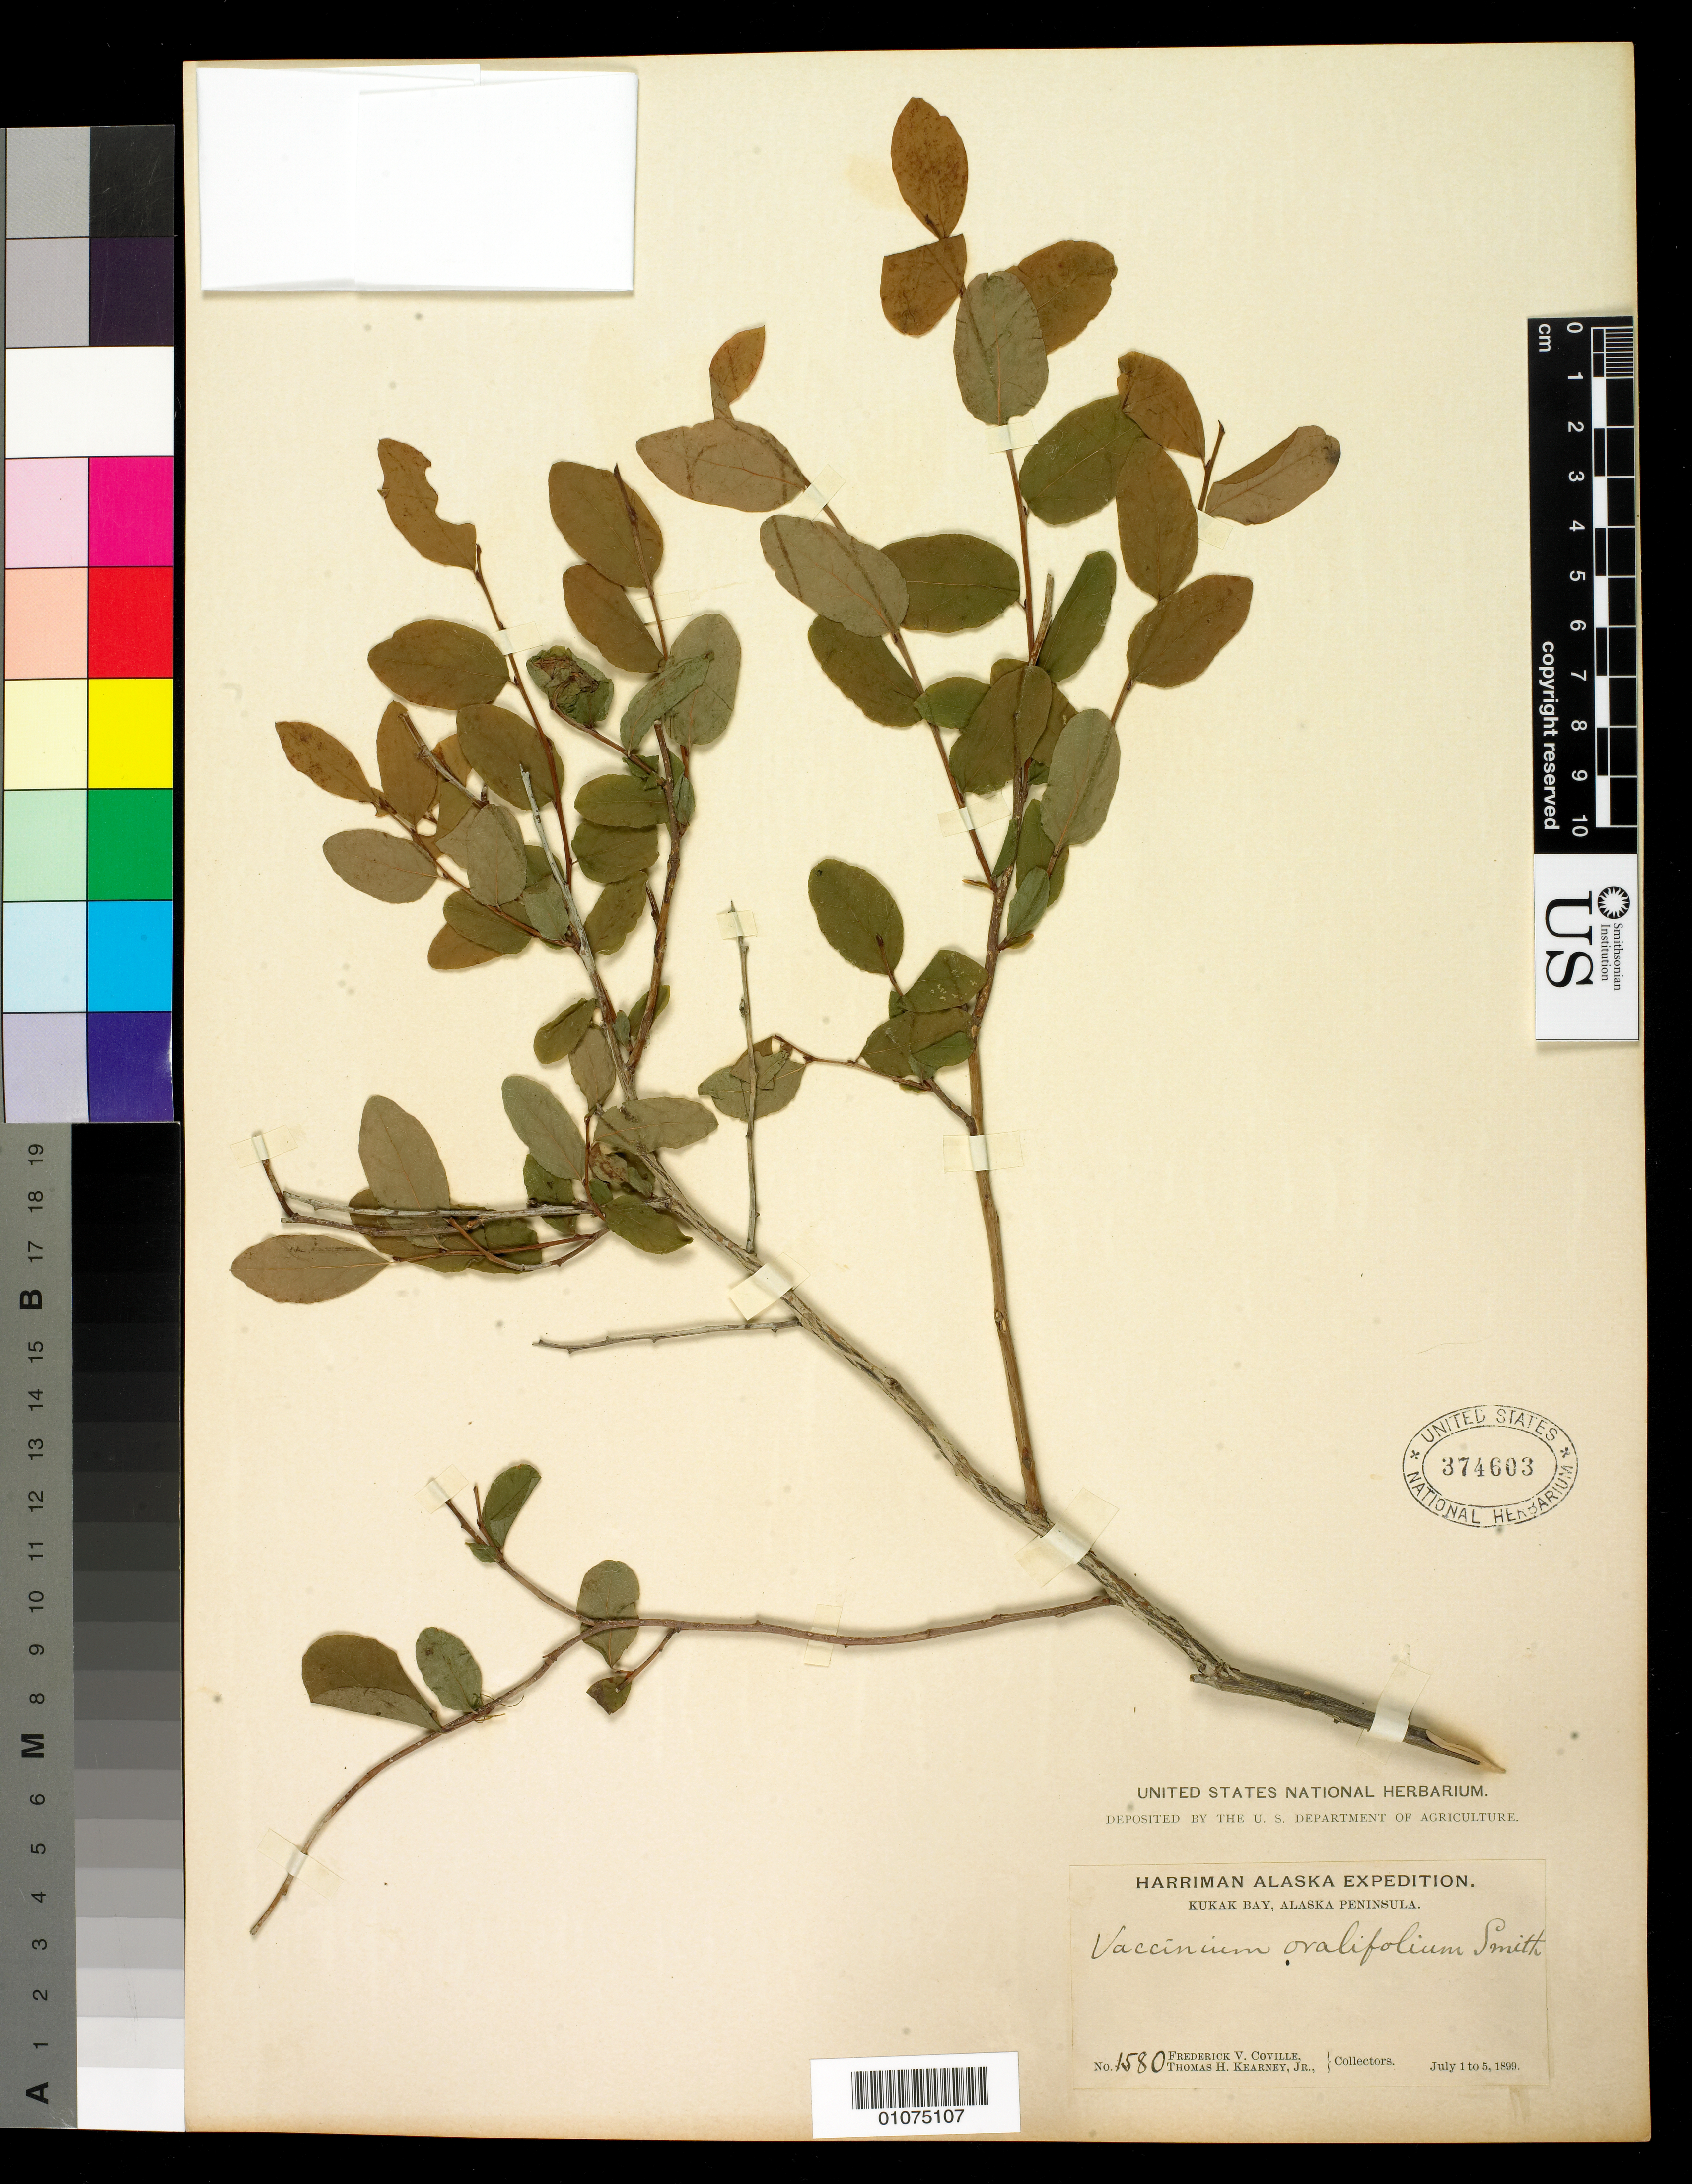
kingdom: Plantae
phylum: Tracheophyta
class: Magnoliopsida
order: Ericales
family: Ericaceae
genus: Vaccinium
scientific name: Vaccinium ovalifolium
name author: Sm.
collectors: F. V. Coville & T. H. Kearney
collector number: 1580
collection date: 1899-07-01/1899-07-05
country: United States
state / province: Alaska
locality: Kukak Bay, Alaska Peninsula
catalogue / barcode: US 374603